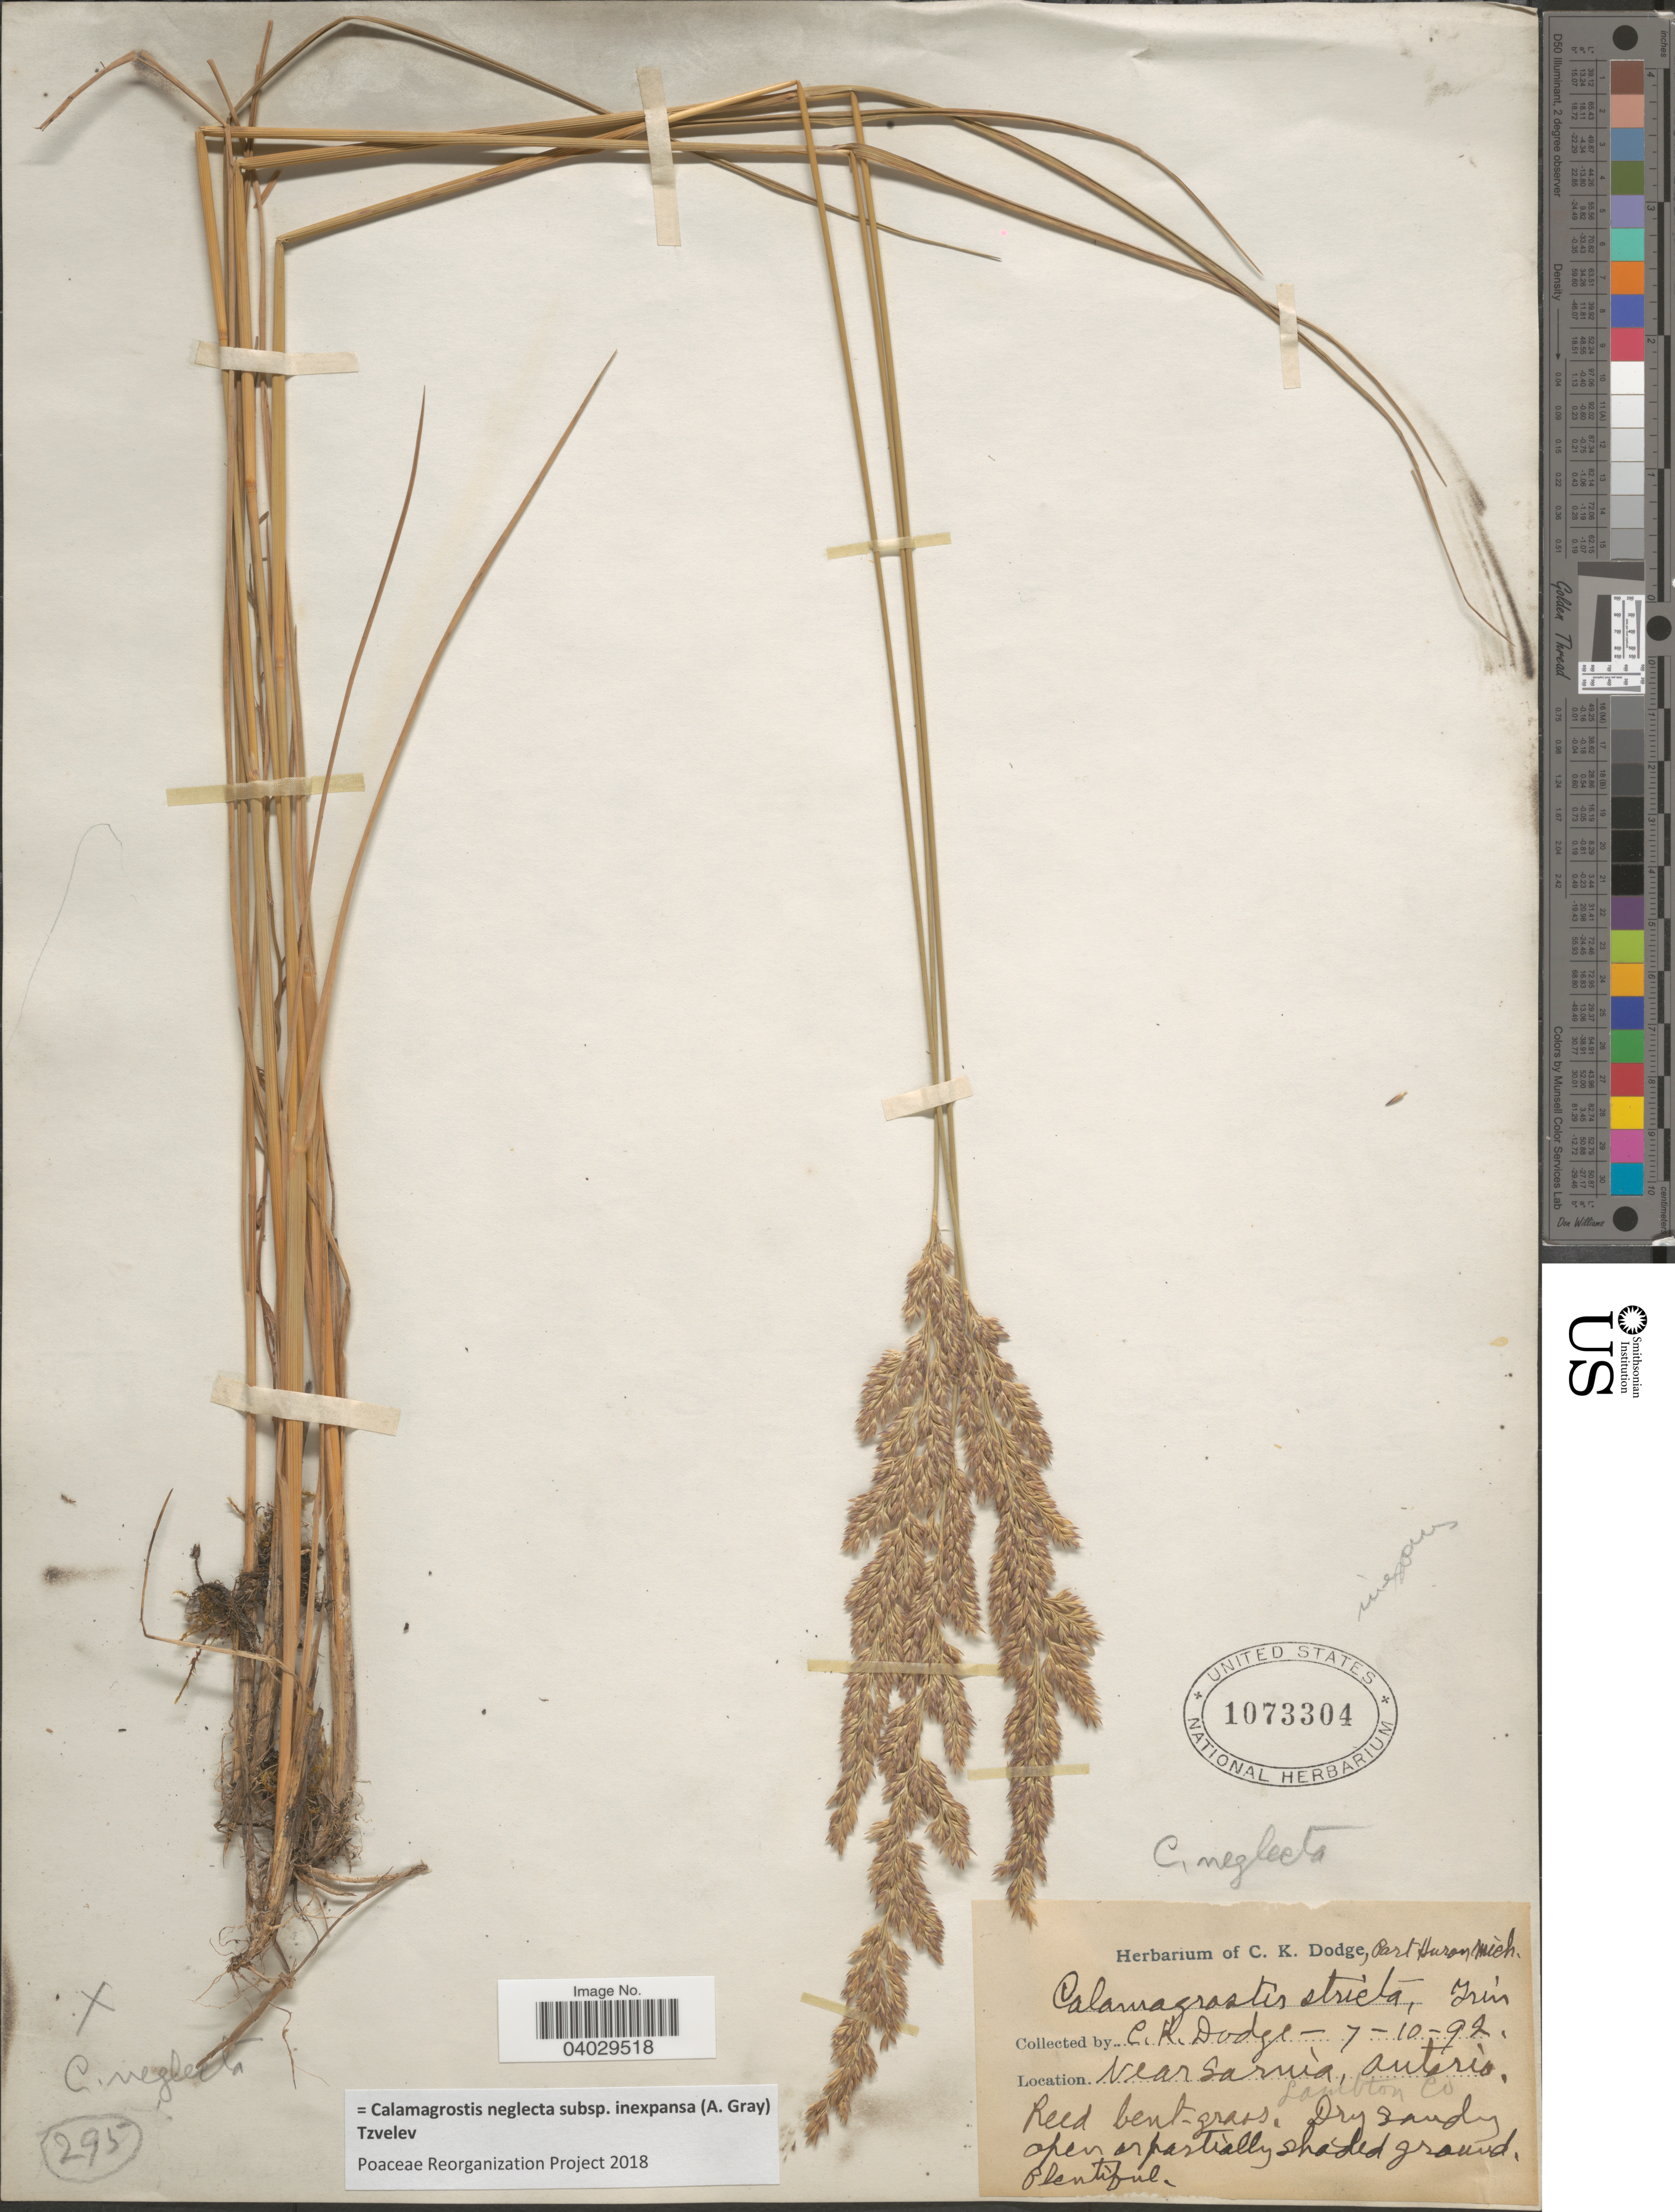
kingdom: Plantae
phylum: Tracheophyta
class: Liliopsida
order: Poales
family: Poaceae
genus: Calamagrostis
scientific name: Calamagrostis neglecta subsp. inexpansa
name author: (A. Gray) Tzvelev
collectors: C. Dodge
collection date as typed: Transcribed d/m/y: 10/7/92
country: Canada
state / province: Ontario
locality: Near Sarnia, Lambton Co.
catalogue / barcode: US 1073304